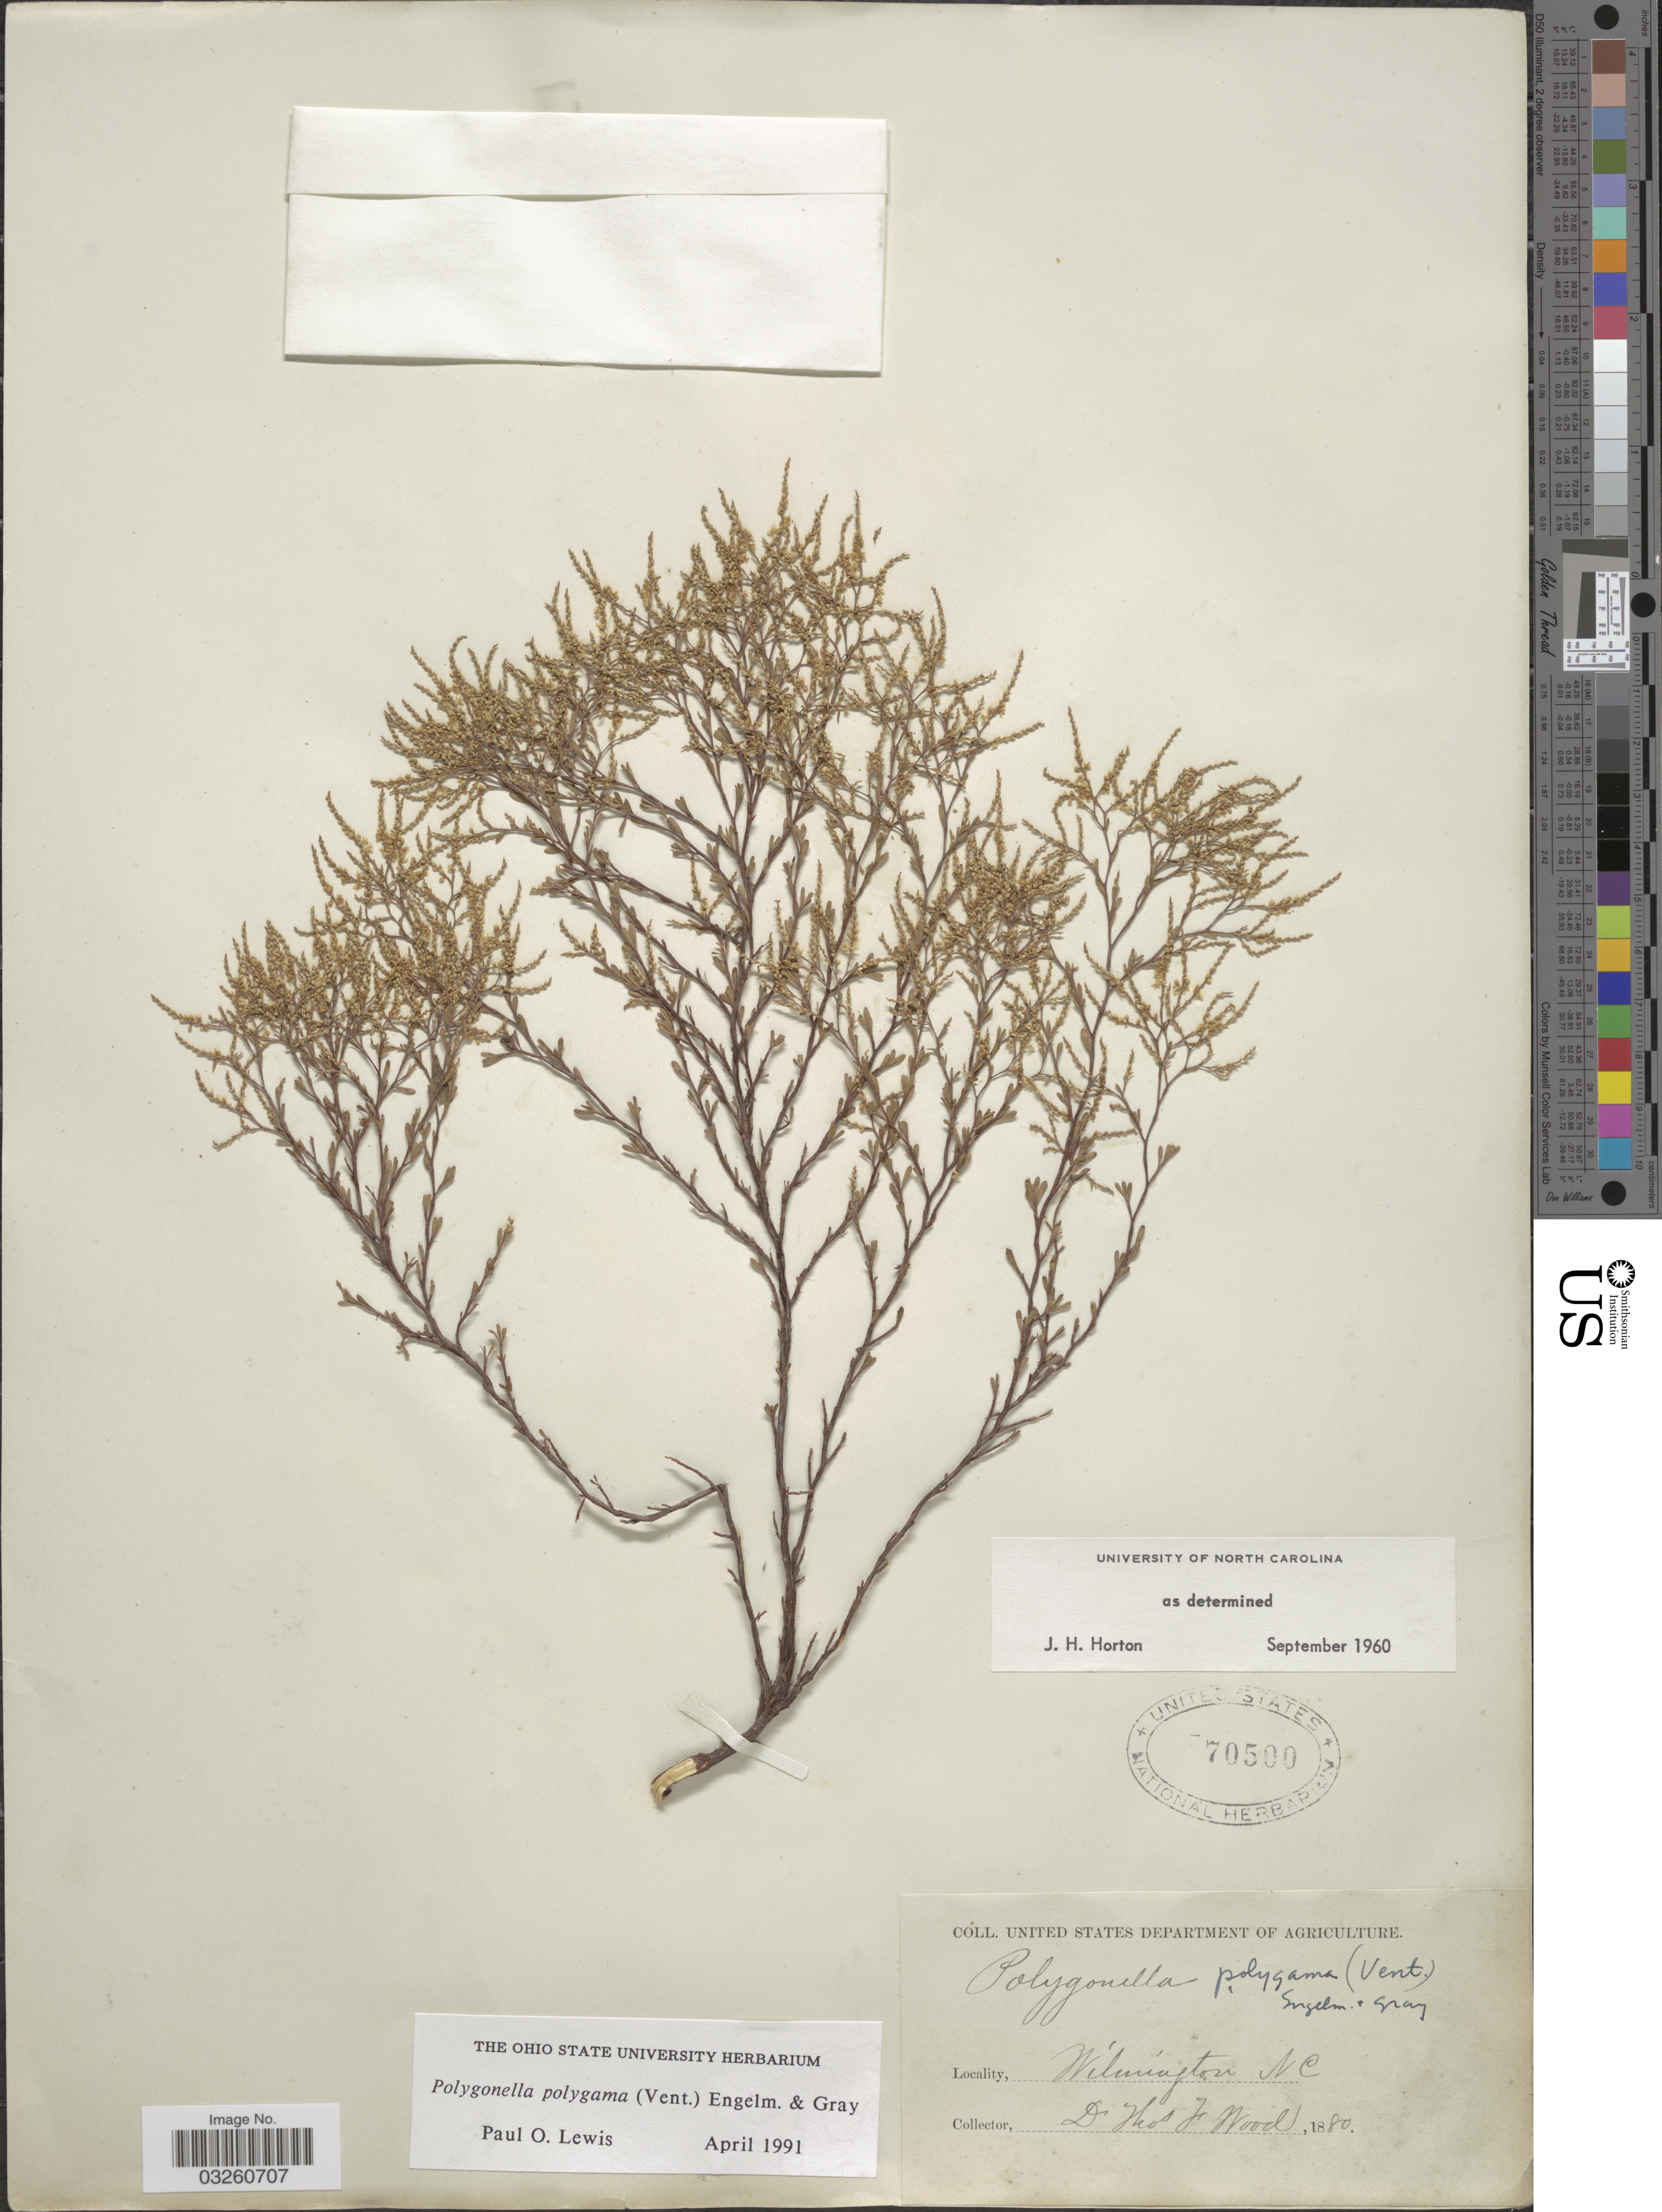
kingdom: Plantae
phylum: Tracheophyta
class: Magnoliopsida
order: Caryophyllales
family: Polygonaceae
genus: Polygonella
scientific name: Polygonella polygama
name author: (Vent.) Engelm. & A. Gray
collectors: T. F. Wood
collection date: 1880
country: United States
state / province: North Carolina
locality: Wilmington.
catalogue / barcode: US 70500